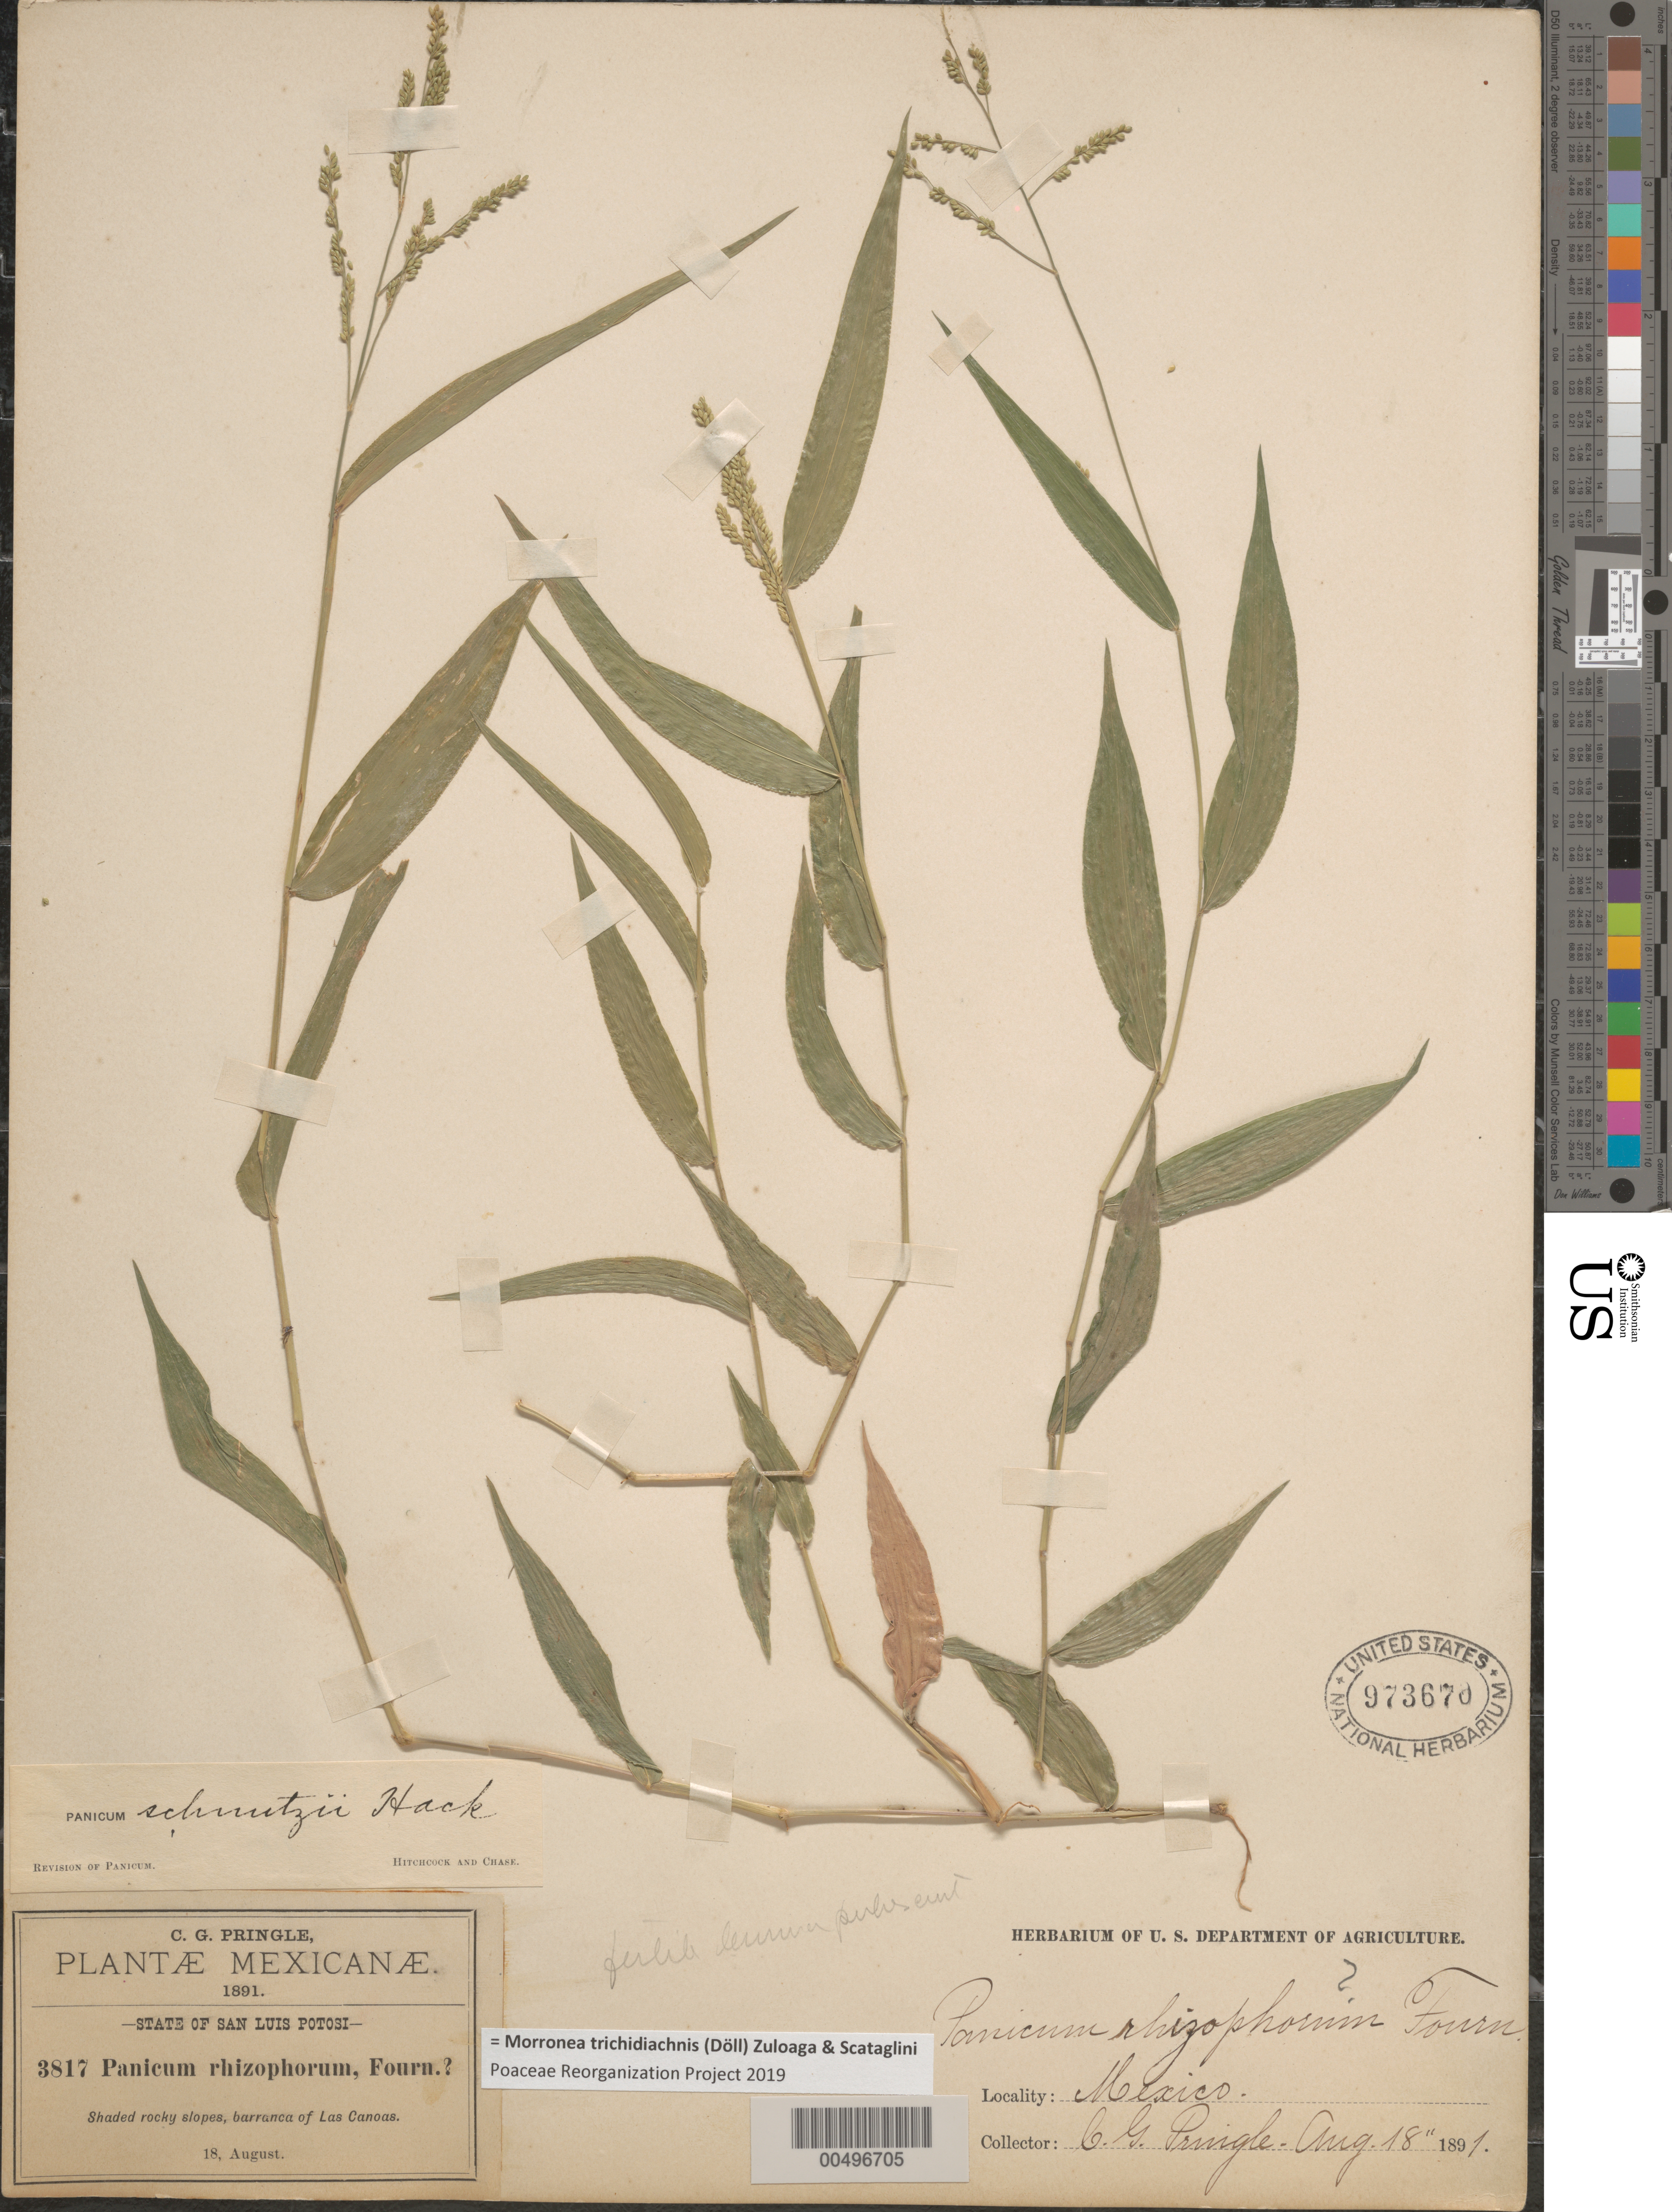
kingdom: Plantae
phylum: Tracheophyta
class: Liliopsida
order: Poales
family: Poaceae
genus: Morronea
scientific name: Morronea trichidiachnis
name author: (Döll) Zuloaga & Scataglini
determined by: Poaceae Reorganization Project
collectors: C. G. Pringle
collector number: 3817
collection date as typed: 18 Aug 1891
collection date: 1891-08-18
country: Mexico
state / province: San Luis Potosi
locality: Barranca of Las Canoas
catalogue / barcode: US 973670